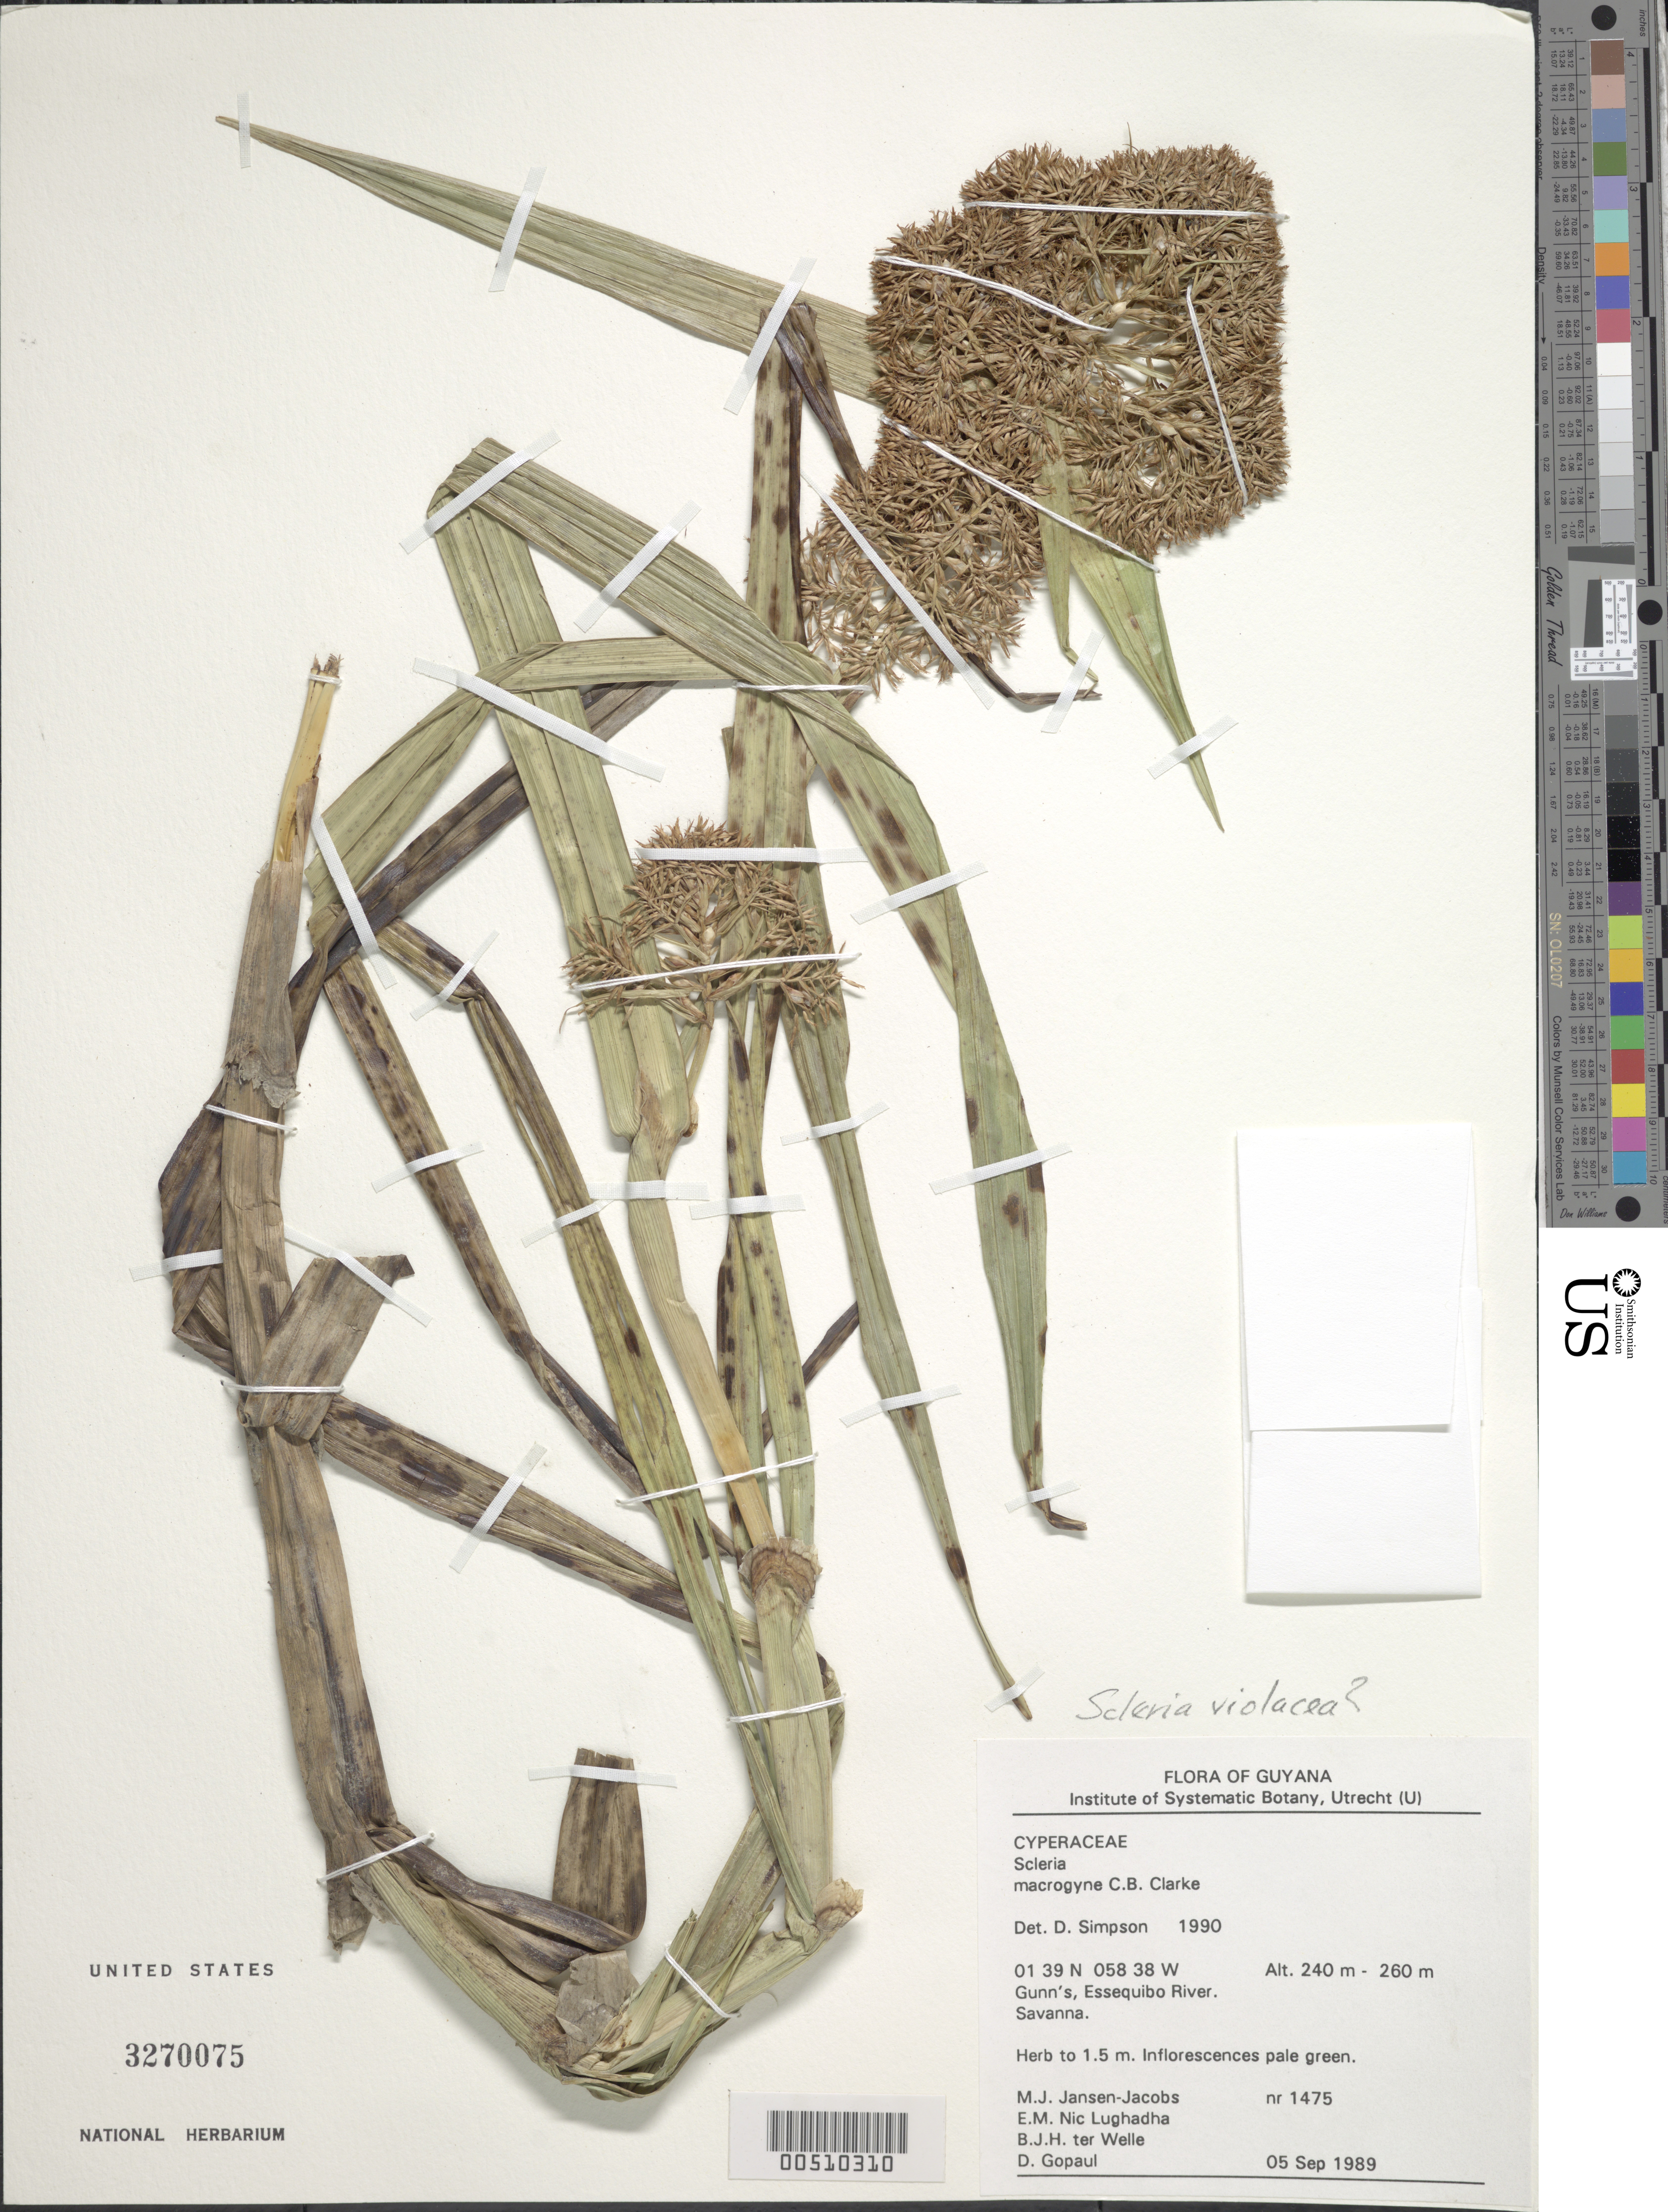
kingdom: Plantae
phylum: Tracheophyta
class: Liliopsida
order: Poales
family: Cyperaceae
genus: Scleria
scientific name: Scleria violacea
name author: Pilg.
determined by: Strong, Mark T., (BOT), Smithsonian Institution - National Museum of Natural History (UNITED STATES)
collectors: M. J. Jansen-Jacobs, M. Nic Lughadha, B. Welle & D. Gopaul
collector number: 1475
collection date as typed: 05 Sep 1989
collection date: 1989-09-05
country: Guyana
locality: Gunn's Essequibo River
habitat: Savanna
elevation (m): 240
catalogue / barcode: US 3270075